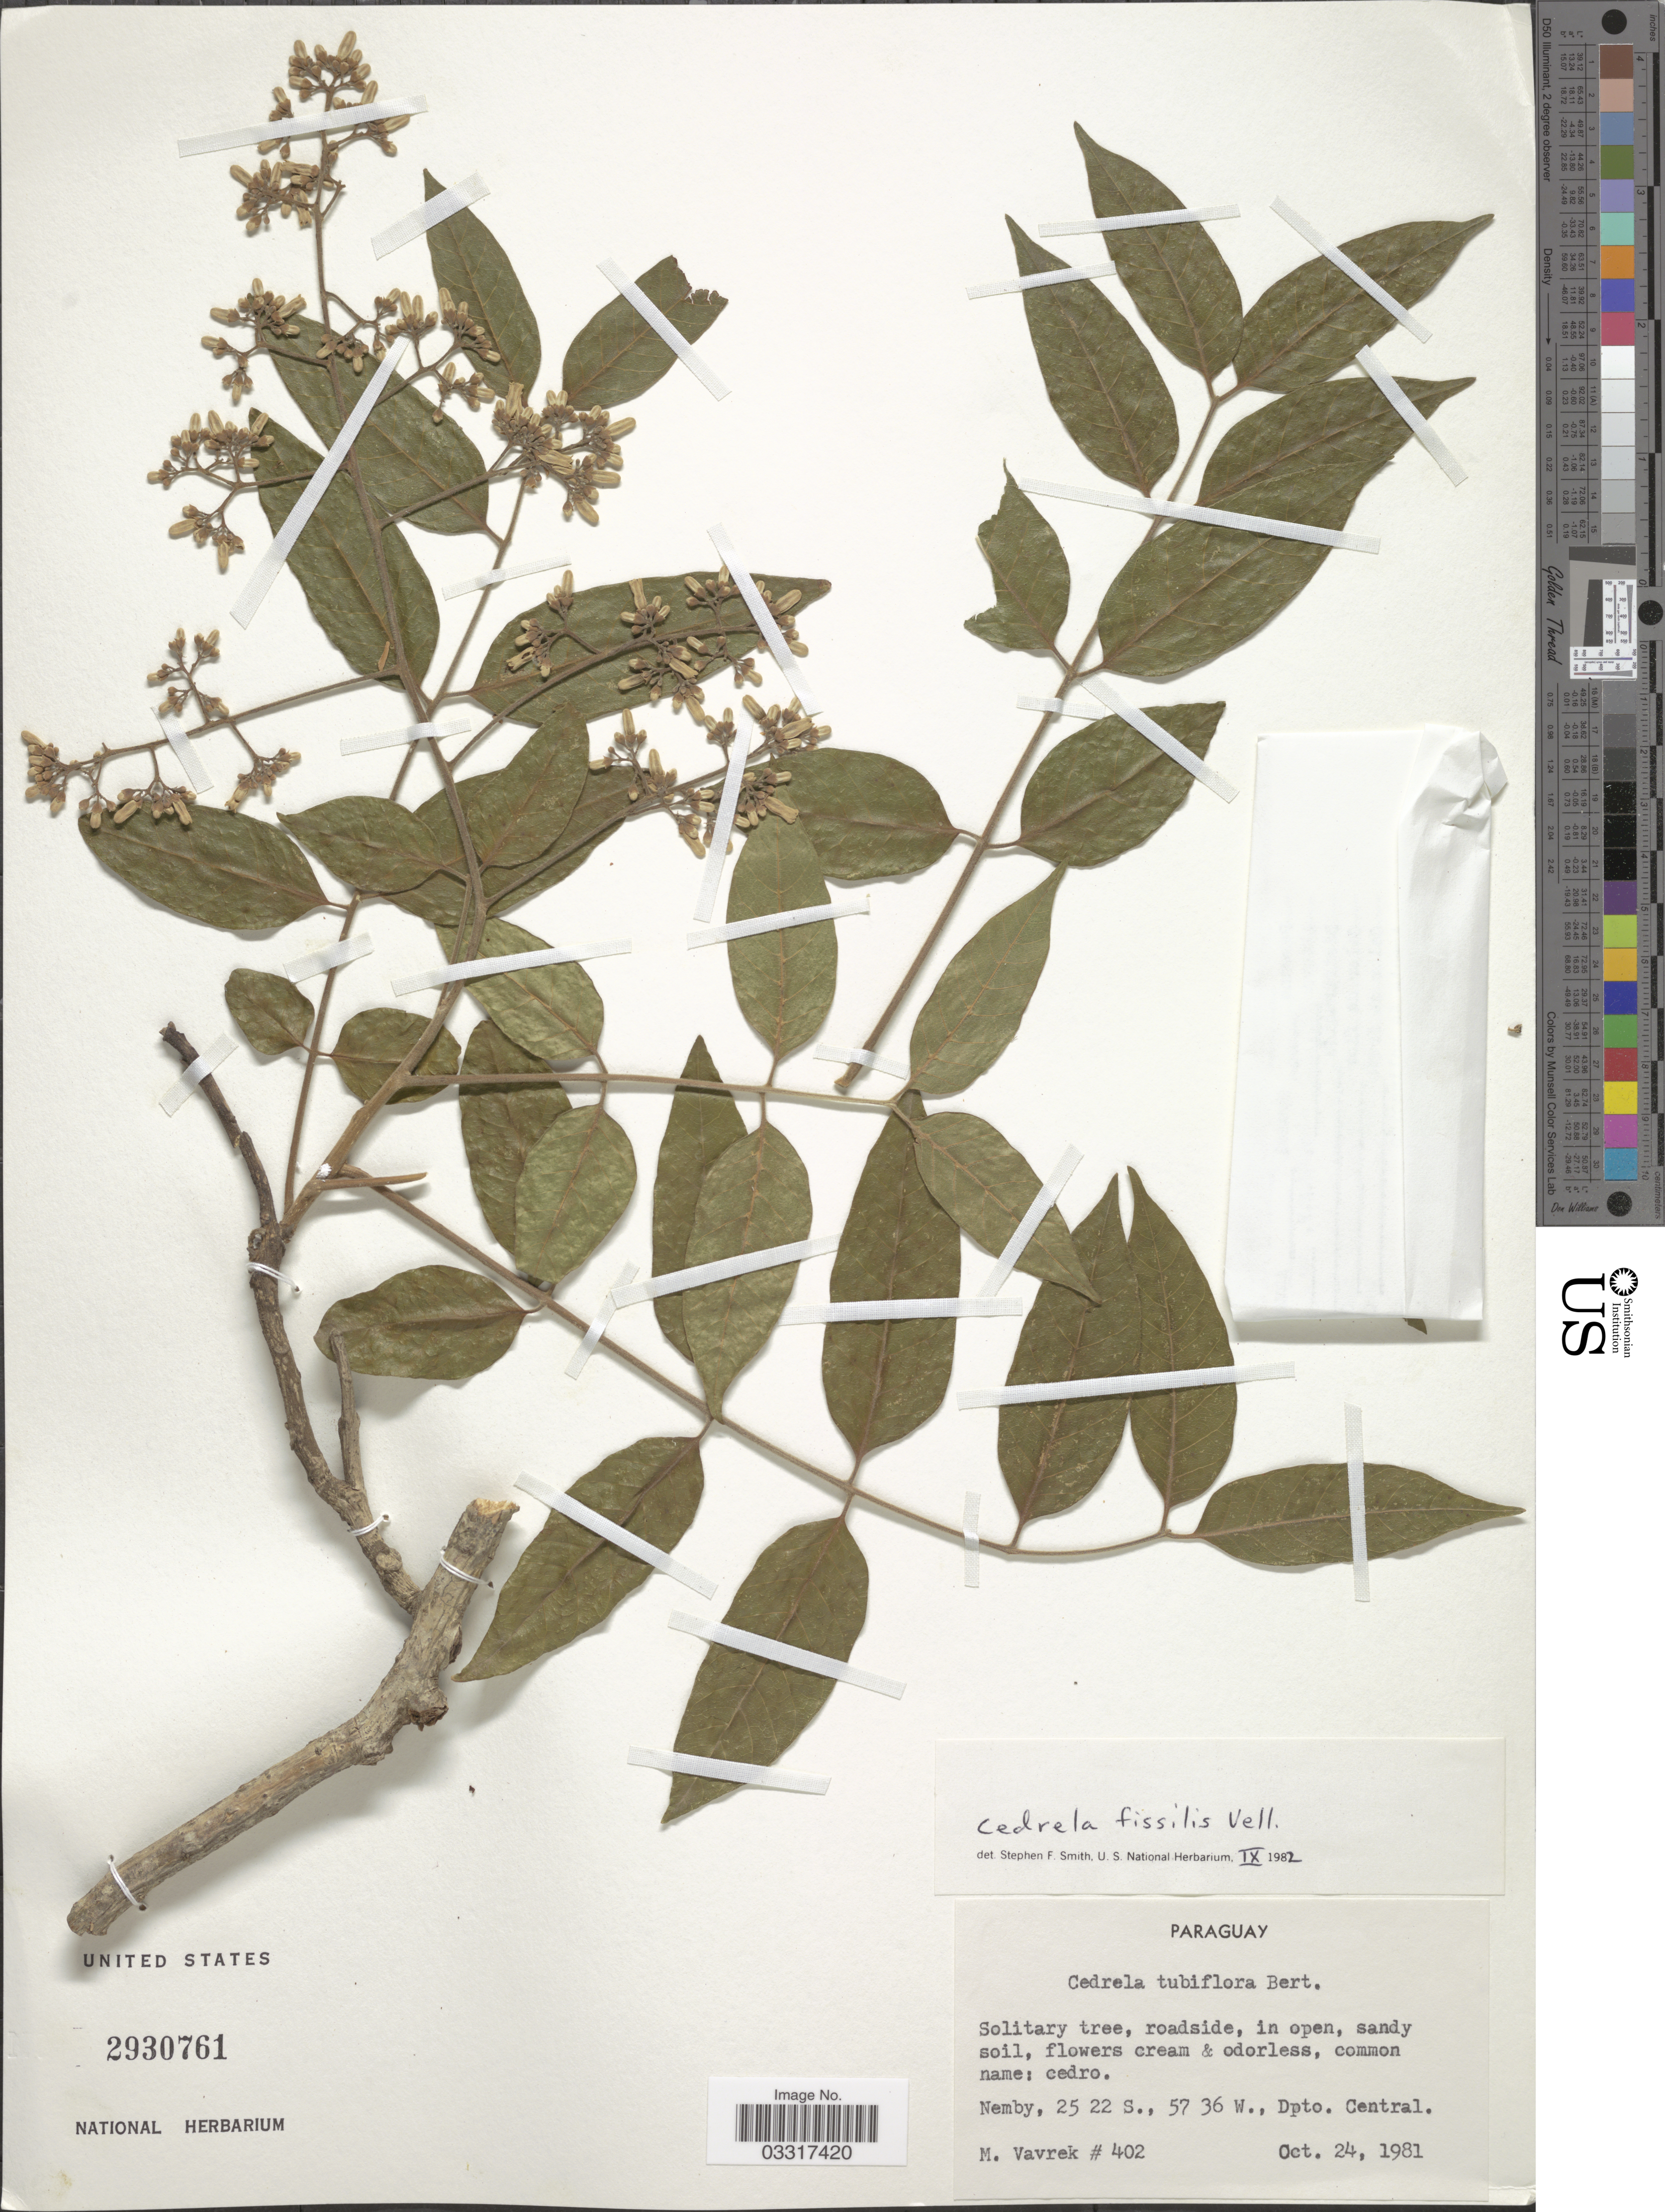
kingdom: Plantae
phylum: Tracheophyta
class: Magnoliopsida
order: Sapindales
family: Meliaceae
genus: Cedrela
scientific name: Cedrela fissilis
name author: Vell.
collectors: M. Vavrek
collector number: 402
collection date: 1981-10-24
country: Paraguay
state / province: Central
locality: Nemby, Dpto. Central.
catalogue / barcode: US 2930761